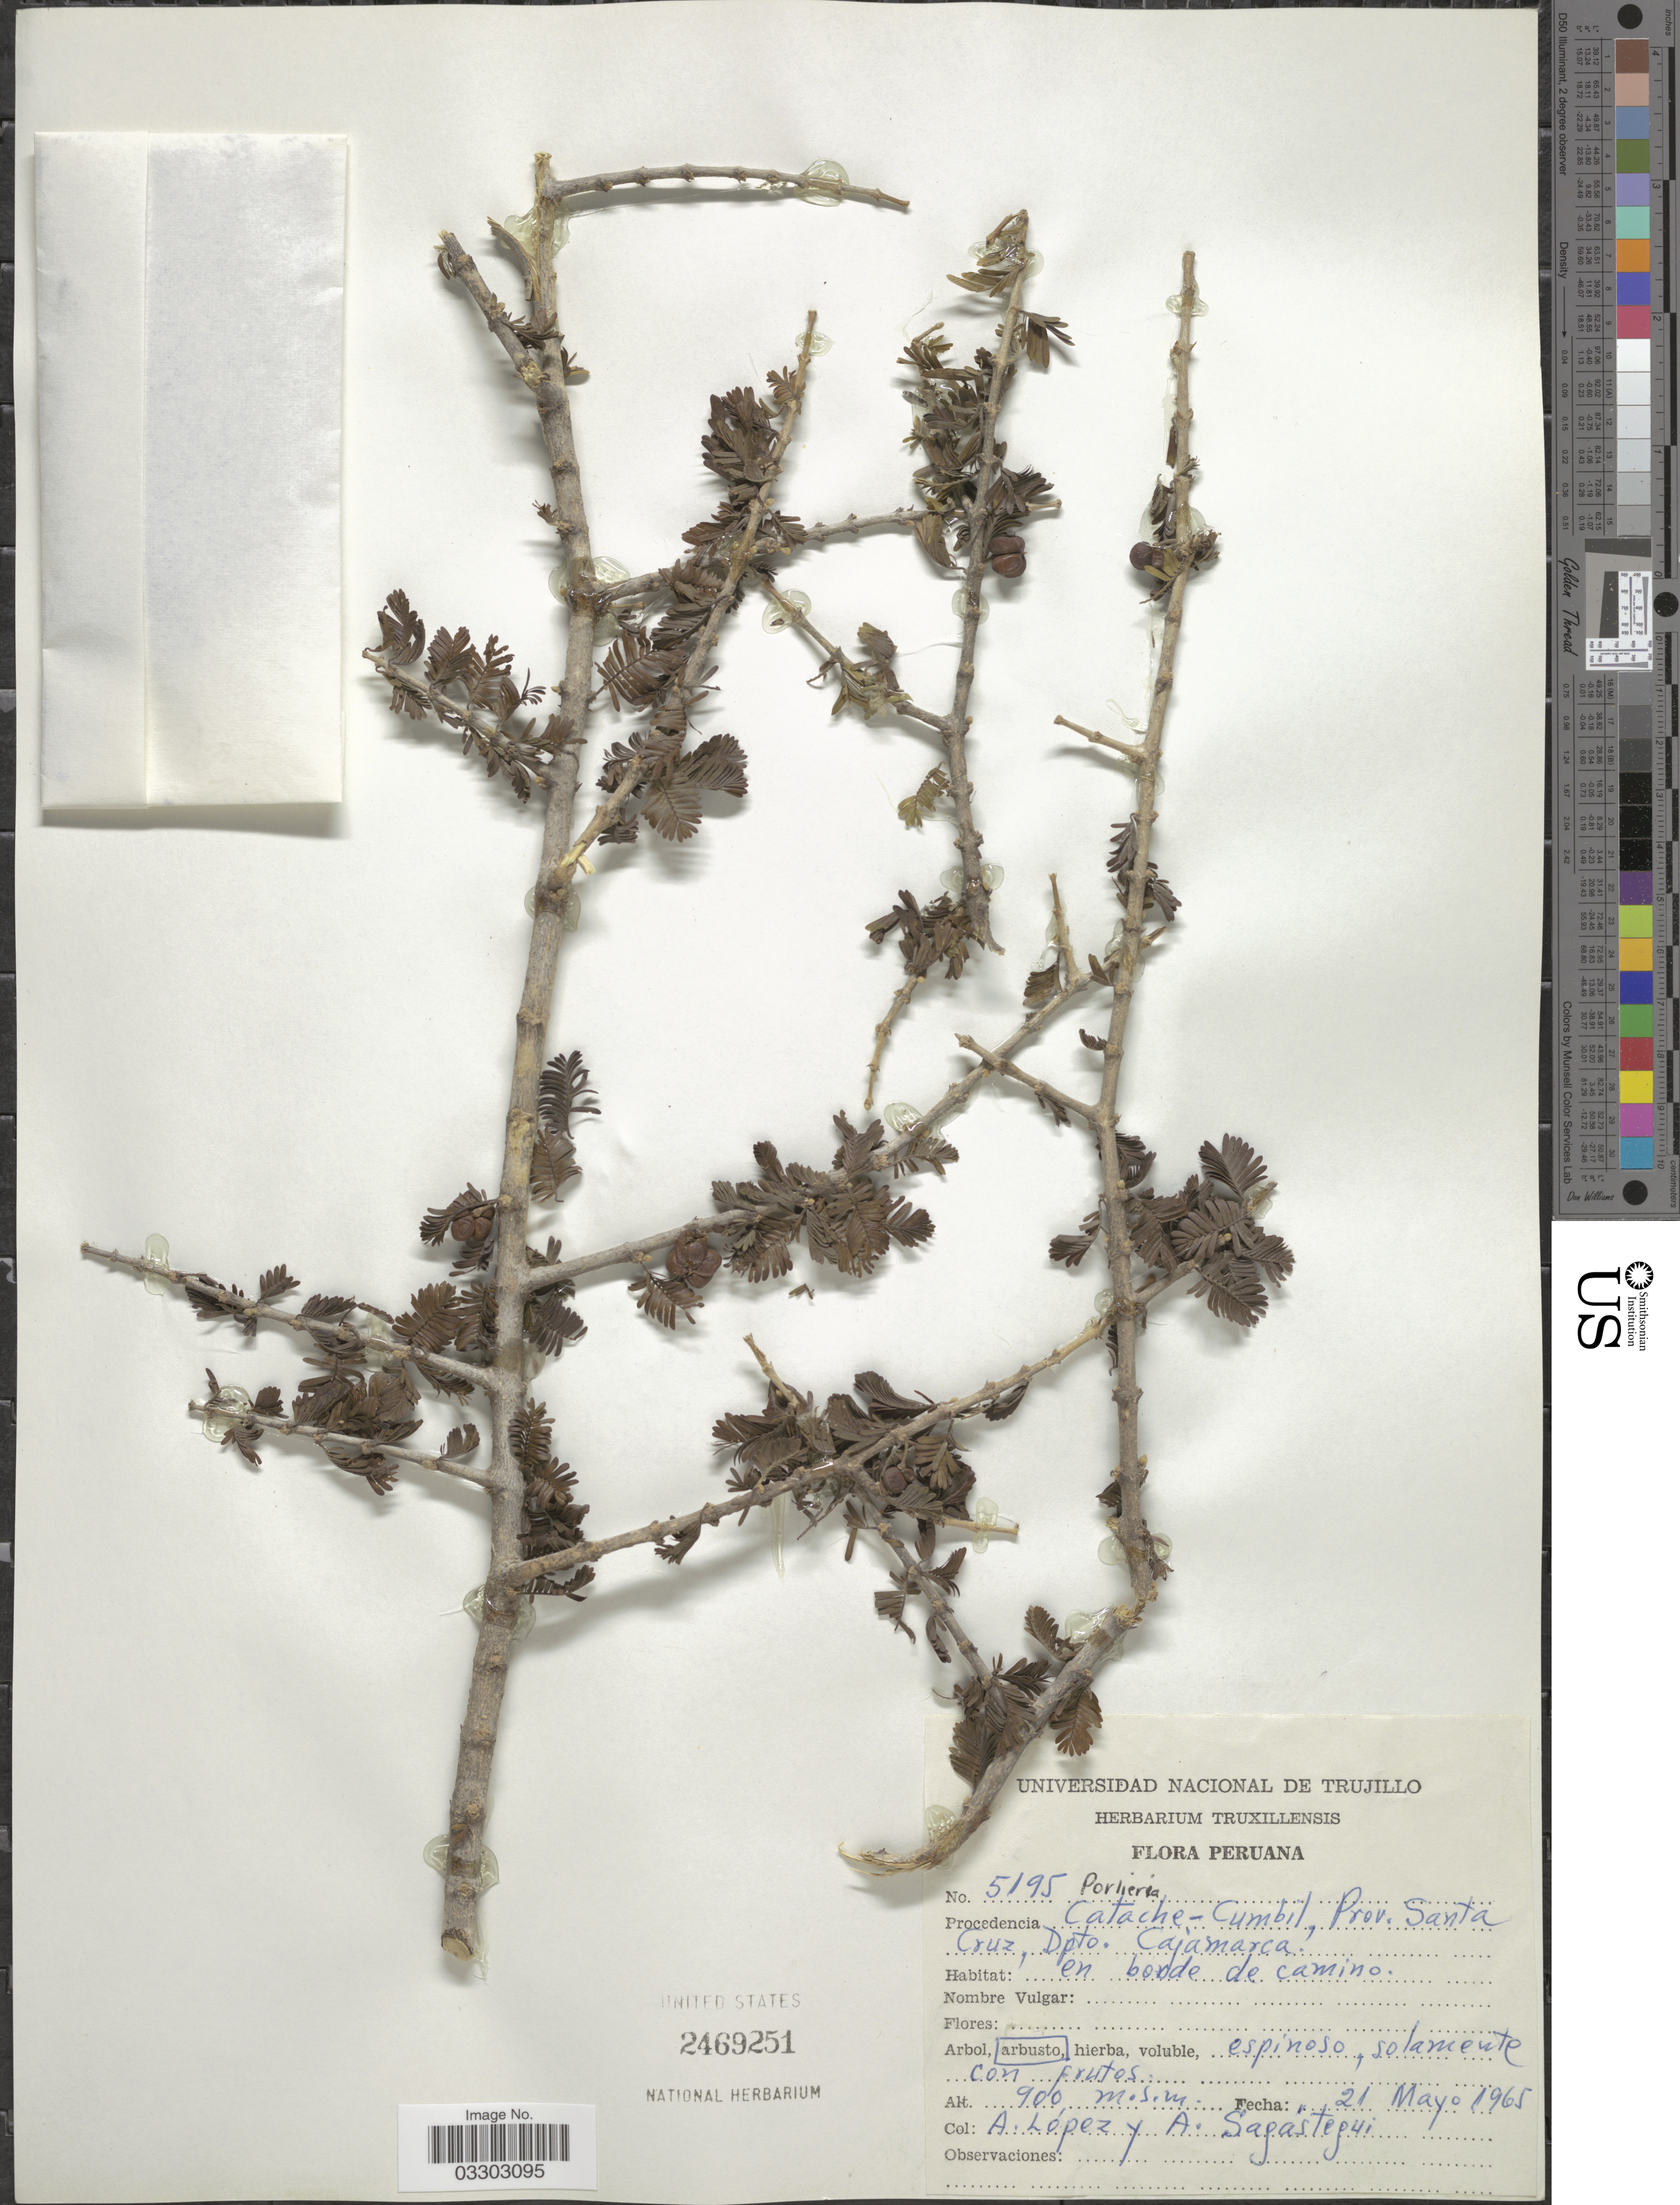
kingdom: Plantae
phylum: Tracheophyta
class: Magnoliopsida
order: Zygophyllales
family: Zygophyllaceae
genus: Porlieria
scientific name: Porlieria sp.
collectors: A. López & A. Sagastegui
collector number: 5195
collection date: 1965-05-21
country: Peru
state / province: Cajamarca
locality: Catache-Cumbil, Prov. Santa Cruz, Dpto. Cajamarca.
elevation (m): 900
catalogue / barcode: US 2469251